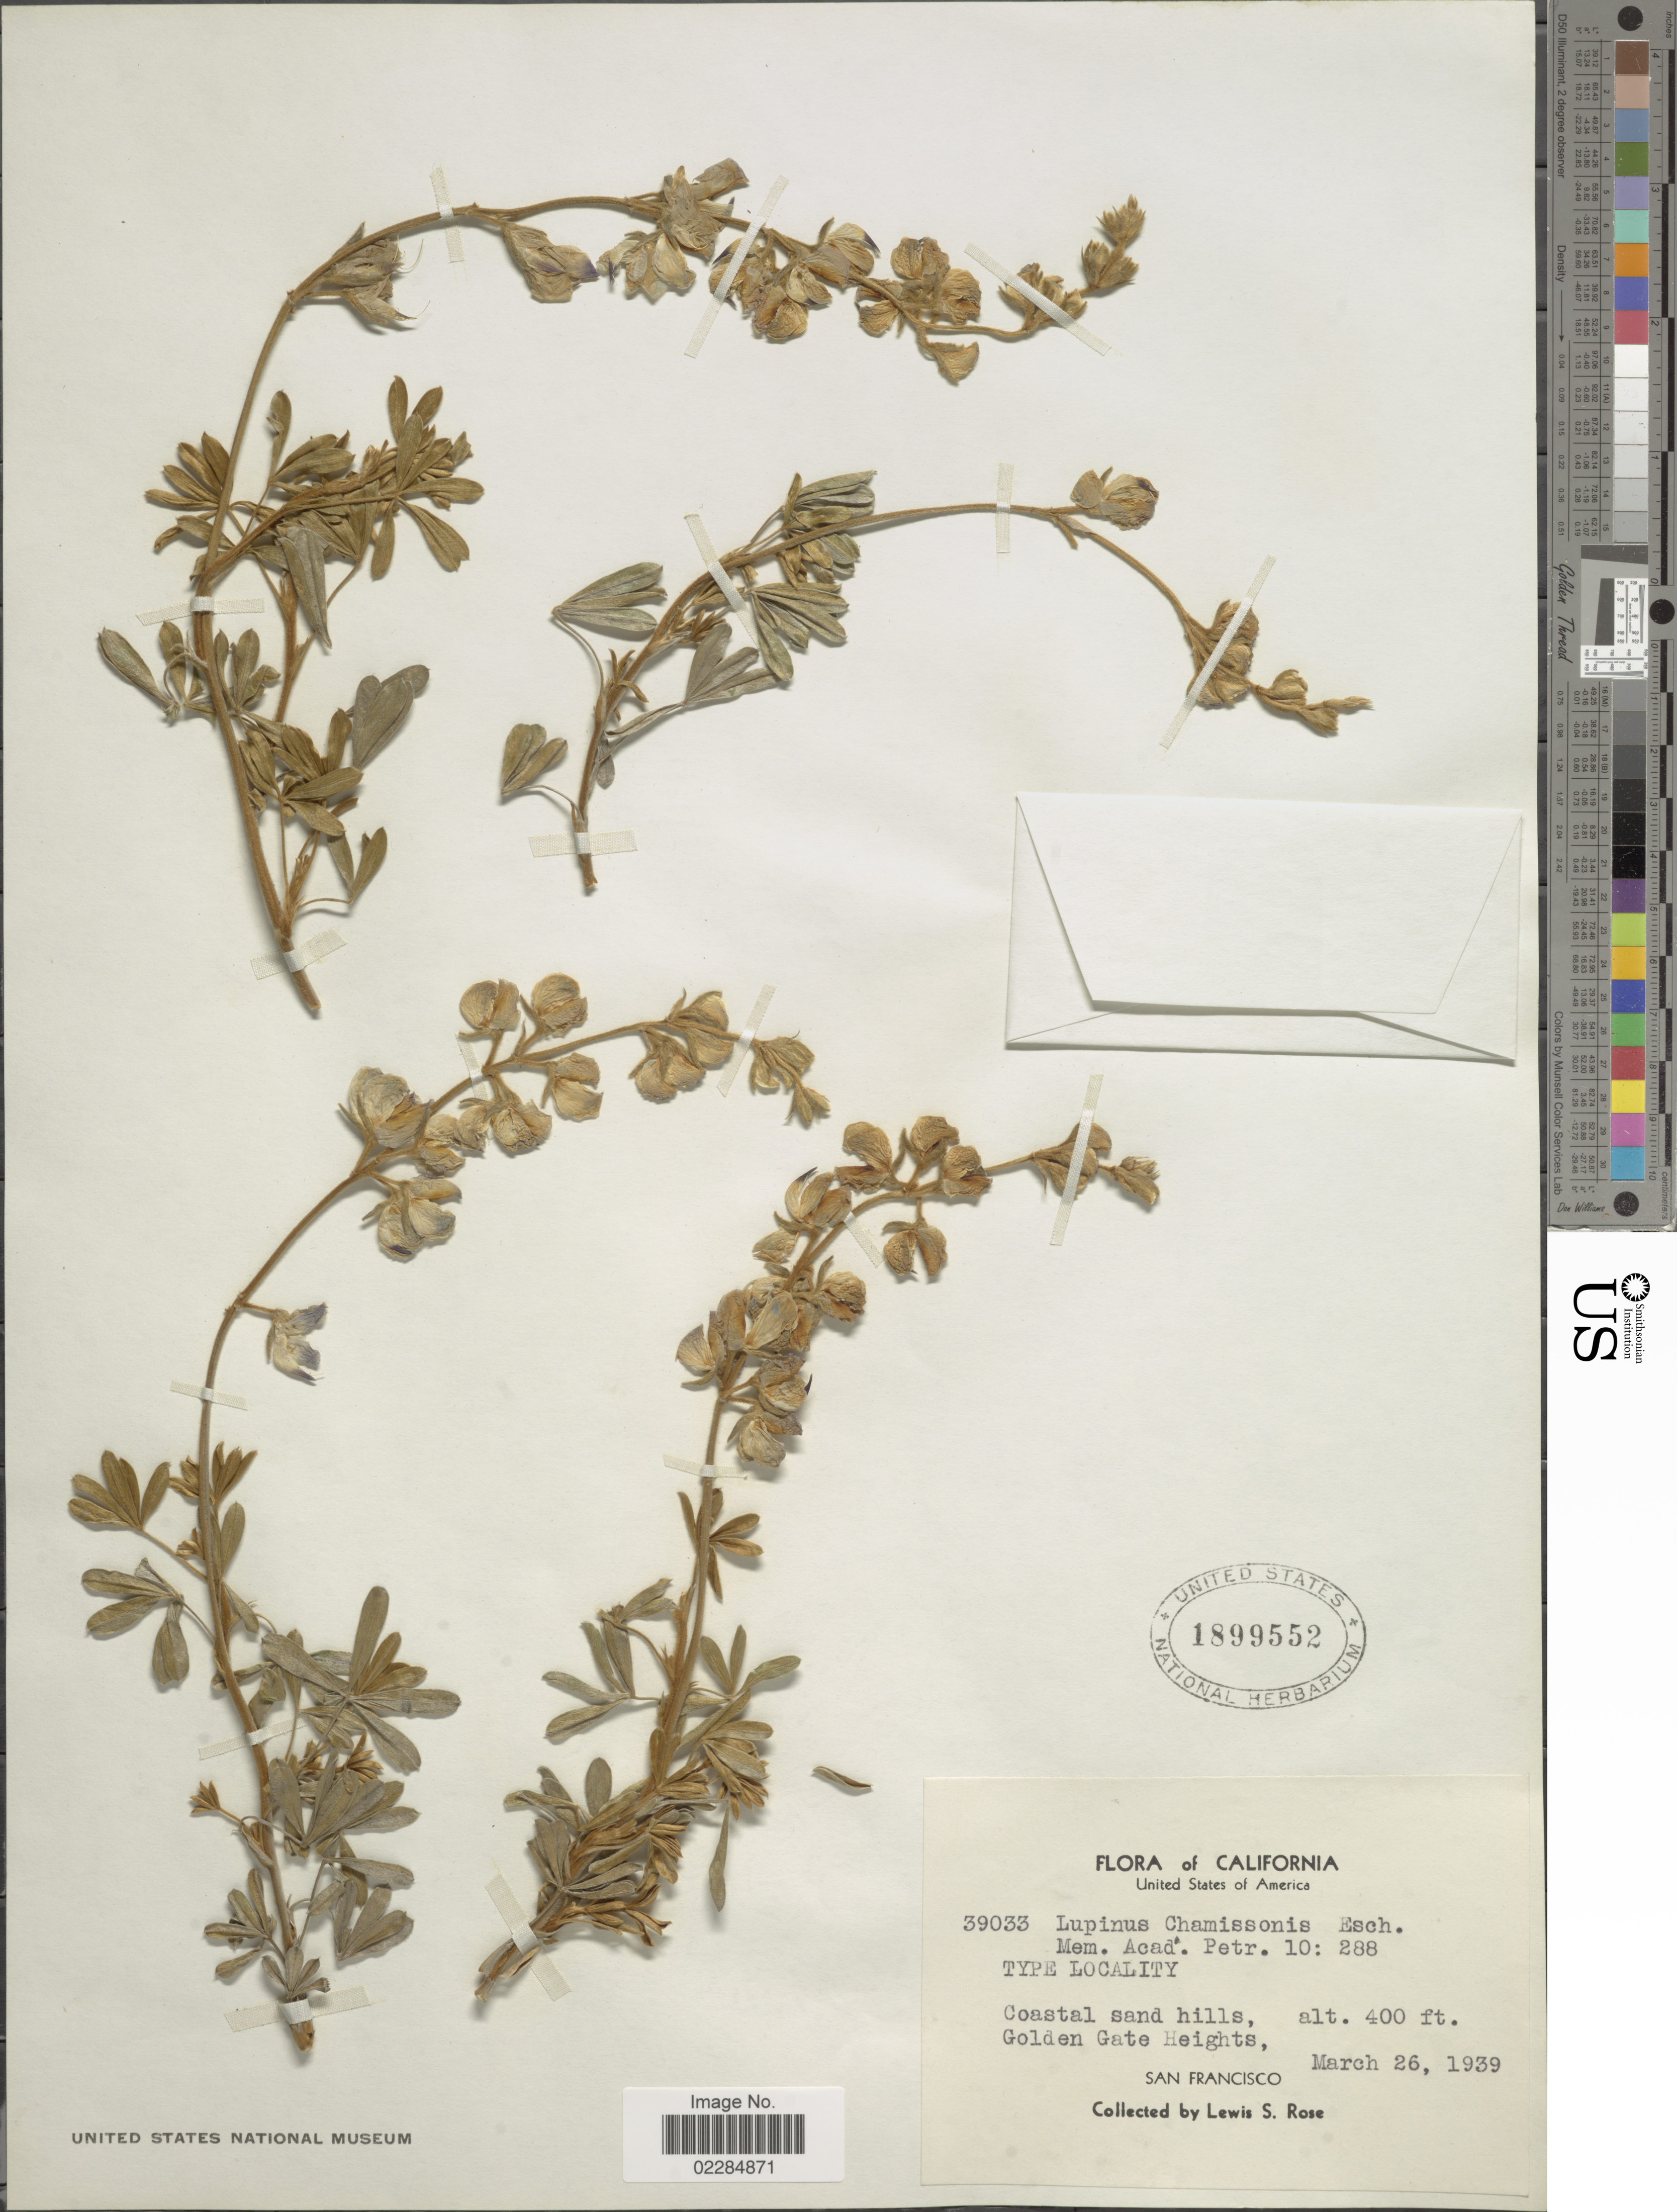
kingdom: Plantae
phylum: Tracheophyta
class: Magnoliopsida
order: Fabales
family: Fabaceae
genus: Lupinus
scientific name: Lupinus chamissonis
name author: Eschsch.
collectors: L. S. Rose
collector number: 39033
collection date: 1939-03-26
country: United States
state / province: California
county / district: San Francisco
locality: Coasteal sand hills, Golden Gate Heights, San Francisco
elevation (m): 122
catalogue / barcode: US 1899552